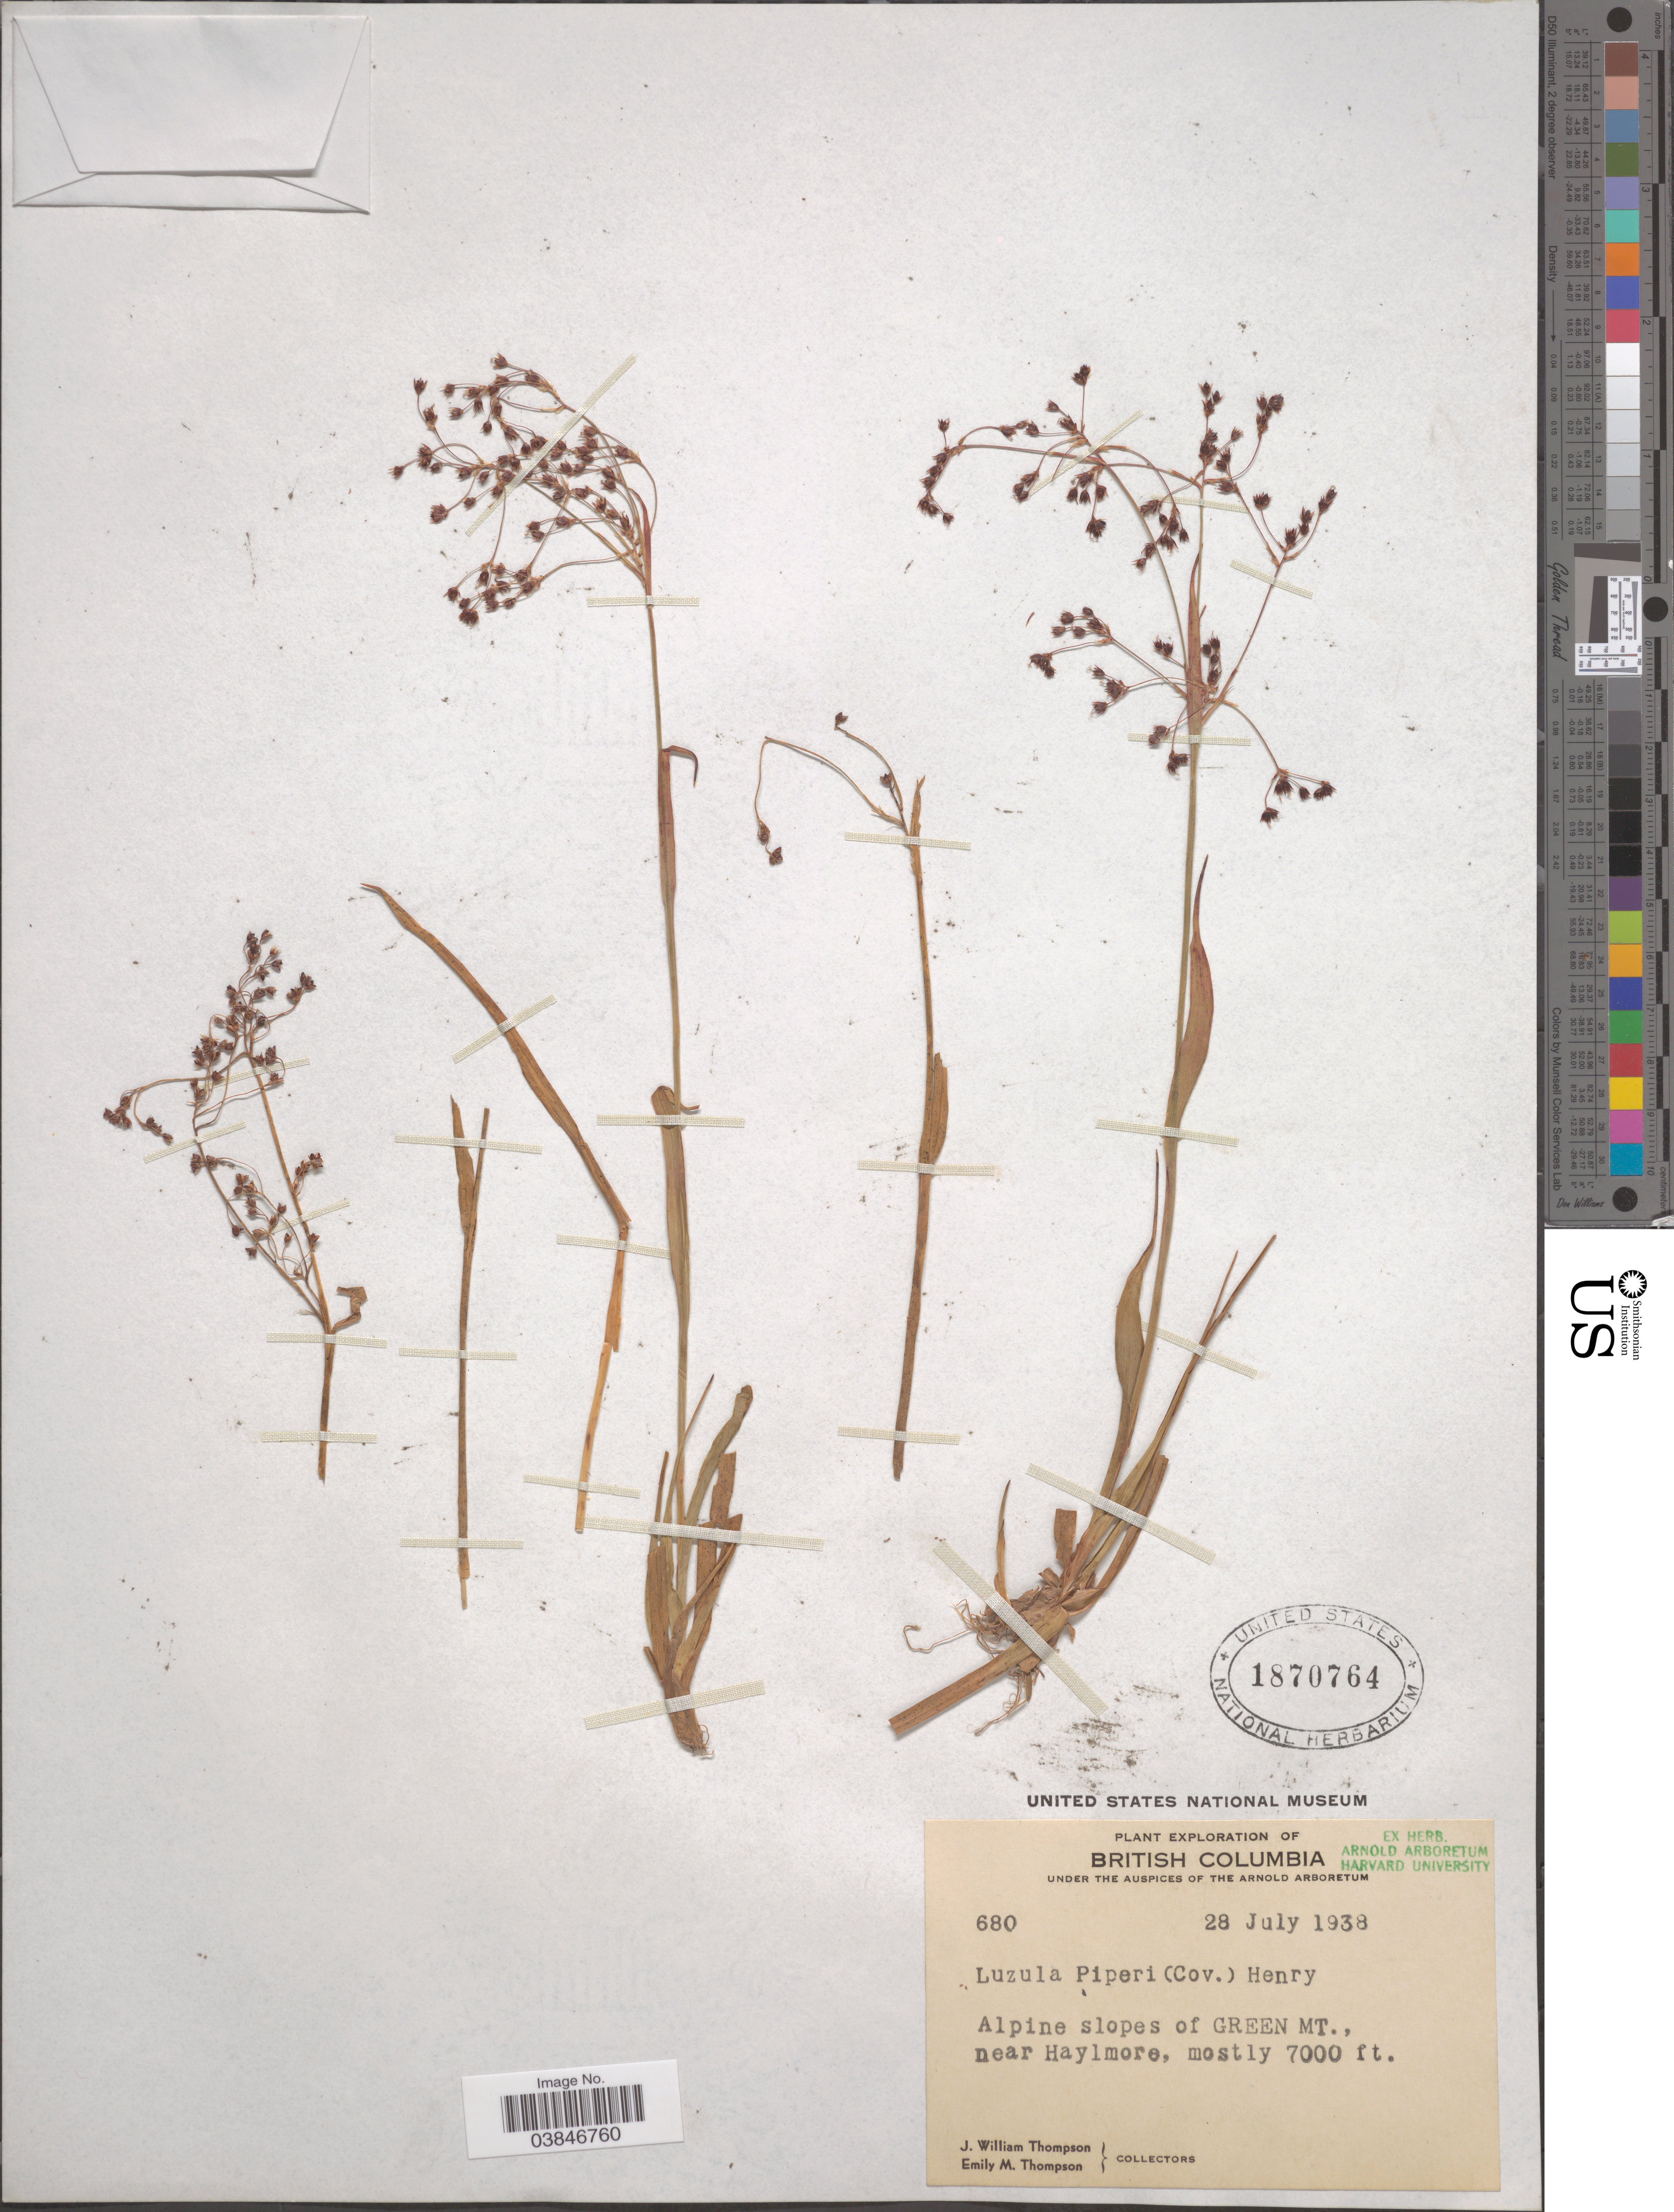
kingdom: Plantae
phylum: Tracheophyta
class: Liliopsida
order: Poales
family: Juncaceae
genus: Luzula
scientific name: Luzula piperi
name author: (Coville) M.E. Jones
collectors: J. W. Thompson & E. M. Thompson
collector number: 680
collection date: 1938-07-28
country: Canada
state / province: British Columbia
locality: Alpine slopes of Green Mt., near Haylmore.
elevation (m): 2134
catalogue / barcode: US 1870764